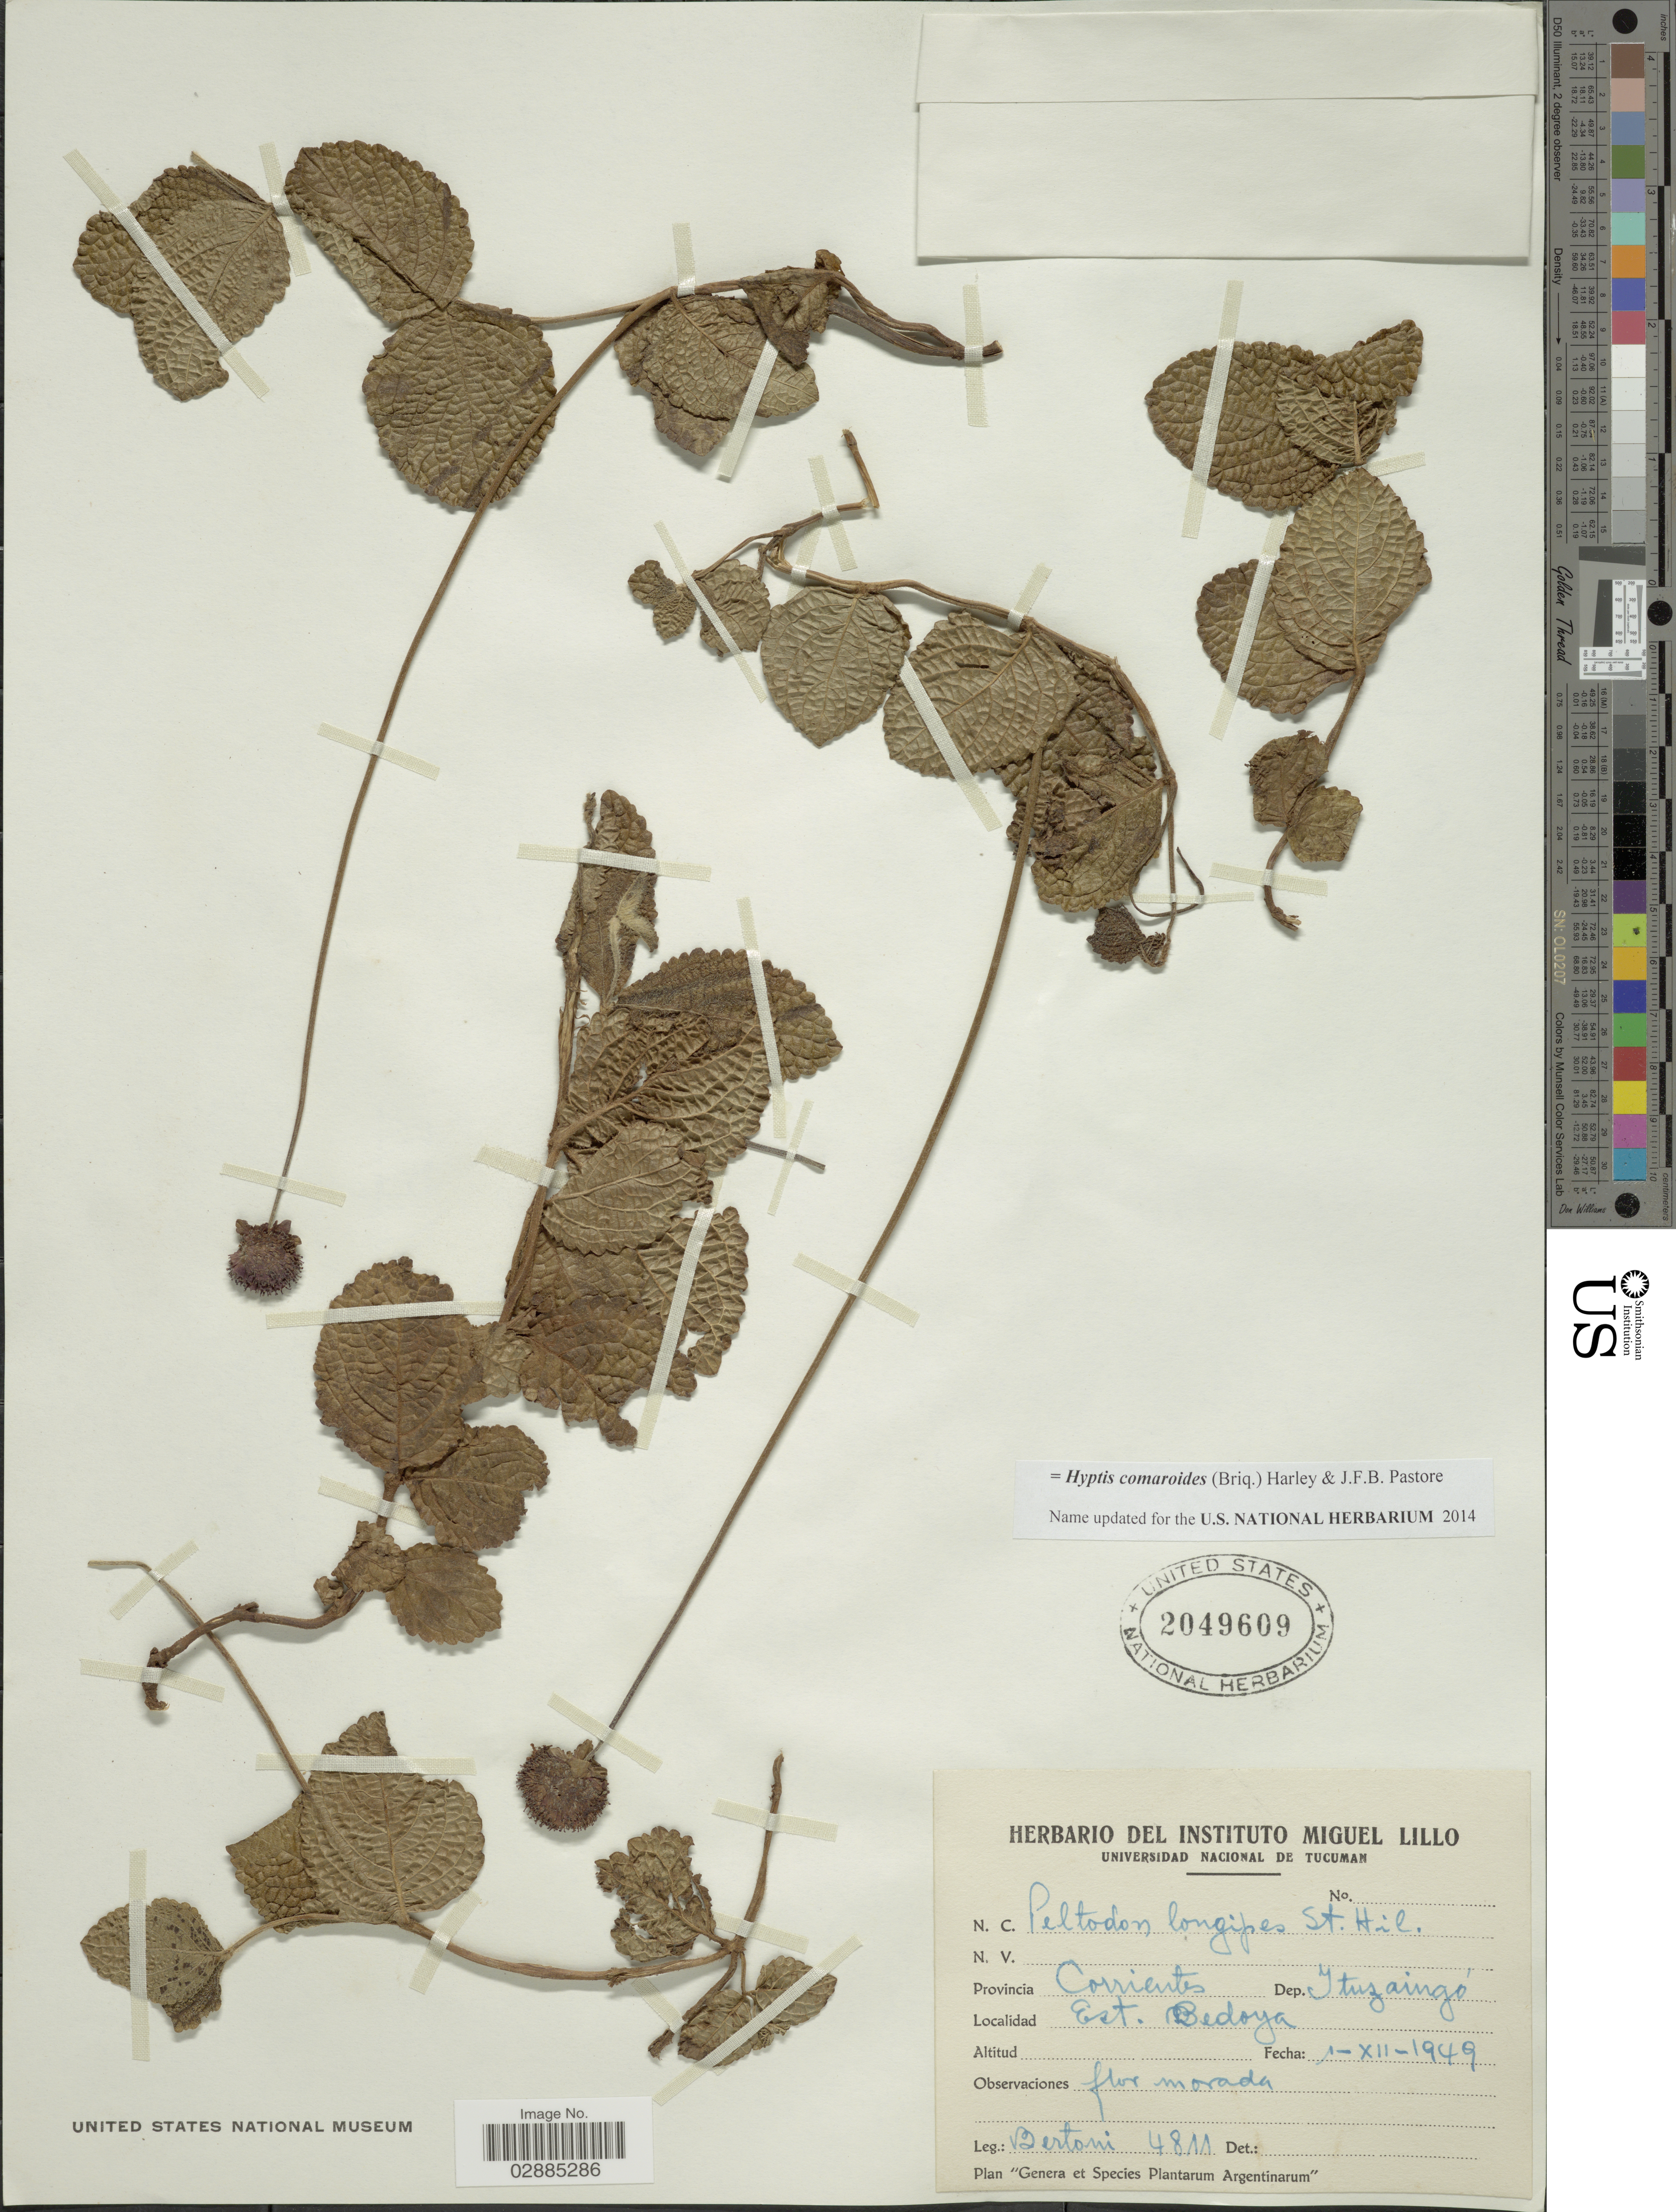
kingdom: Plantae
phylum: Tracheophyta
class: Magnoliopsida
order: Lamiales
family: Lamiaceae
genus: Hyptis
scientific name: Hyptis comaroides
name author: (Briq.) Harley & J.F.B. Pastore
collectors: -- Bertoni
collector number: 4811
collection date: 1949-12-01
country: Argentina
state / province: Corrientes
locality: Dep. Ituzaingó, Est. Bedoya.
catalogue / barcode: US 2049609